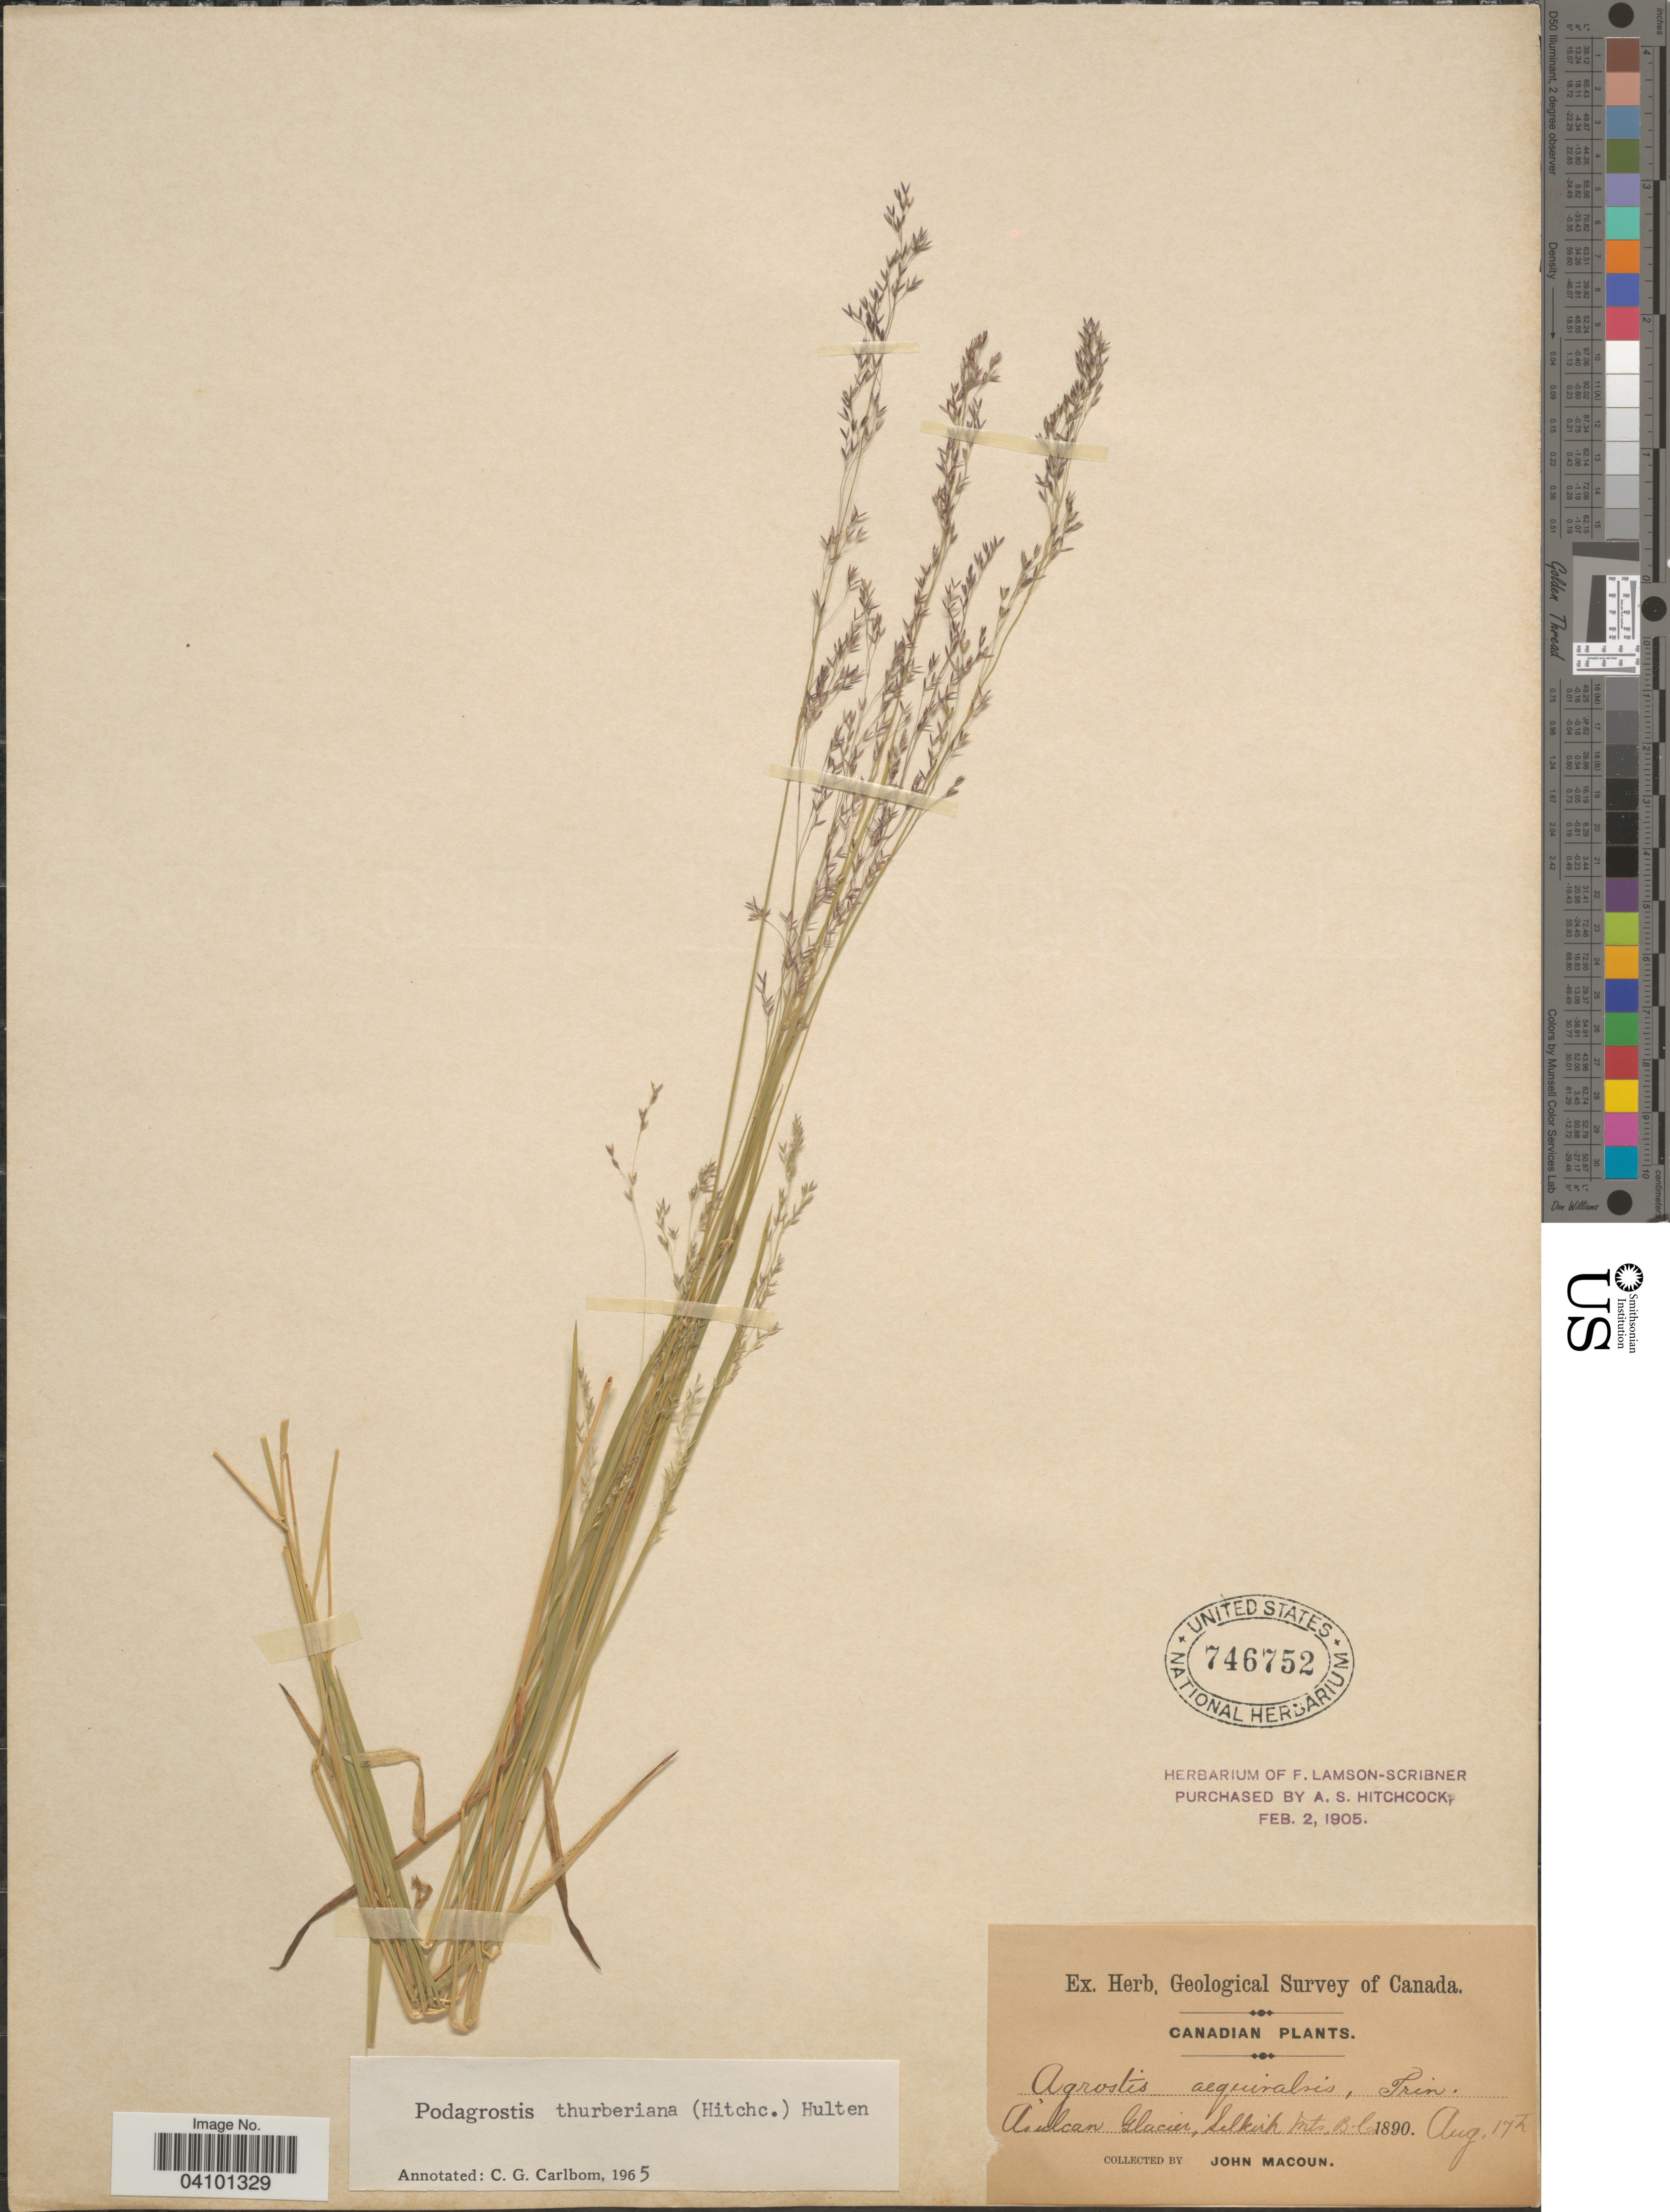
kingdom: Plantae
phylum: Tracheophyta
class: Liliopsida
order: Poales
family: Poaceae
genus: Podagrostis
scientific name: Podagrostis thurberiana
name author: Hitchc.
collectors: J. Macoun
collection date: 1890-08-17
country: Canada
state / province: British Columbia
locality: Geological Survey of Canada. Asulcan Glacier, Selkirk Mts.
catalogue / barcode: US 746752